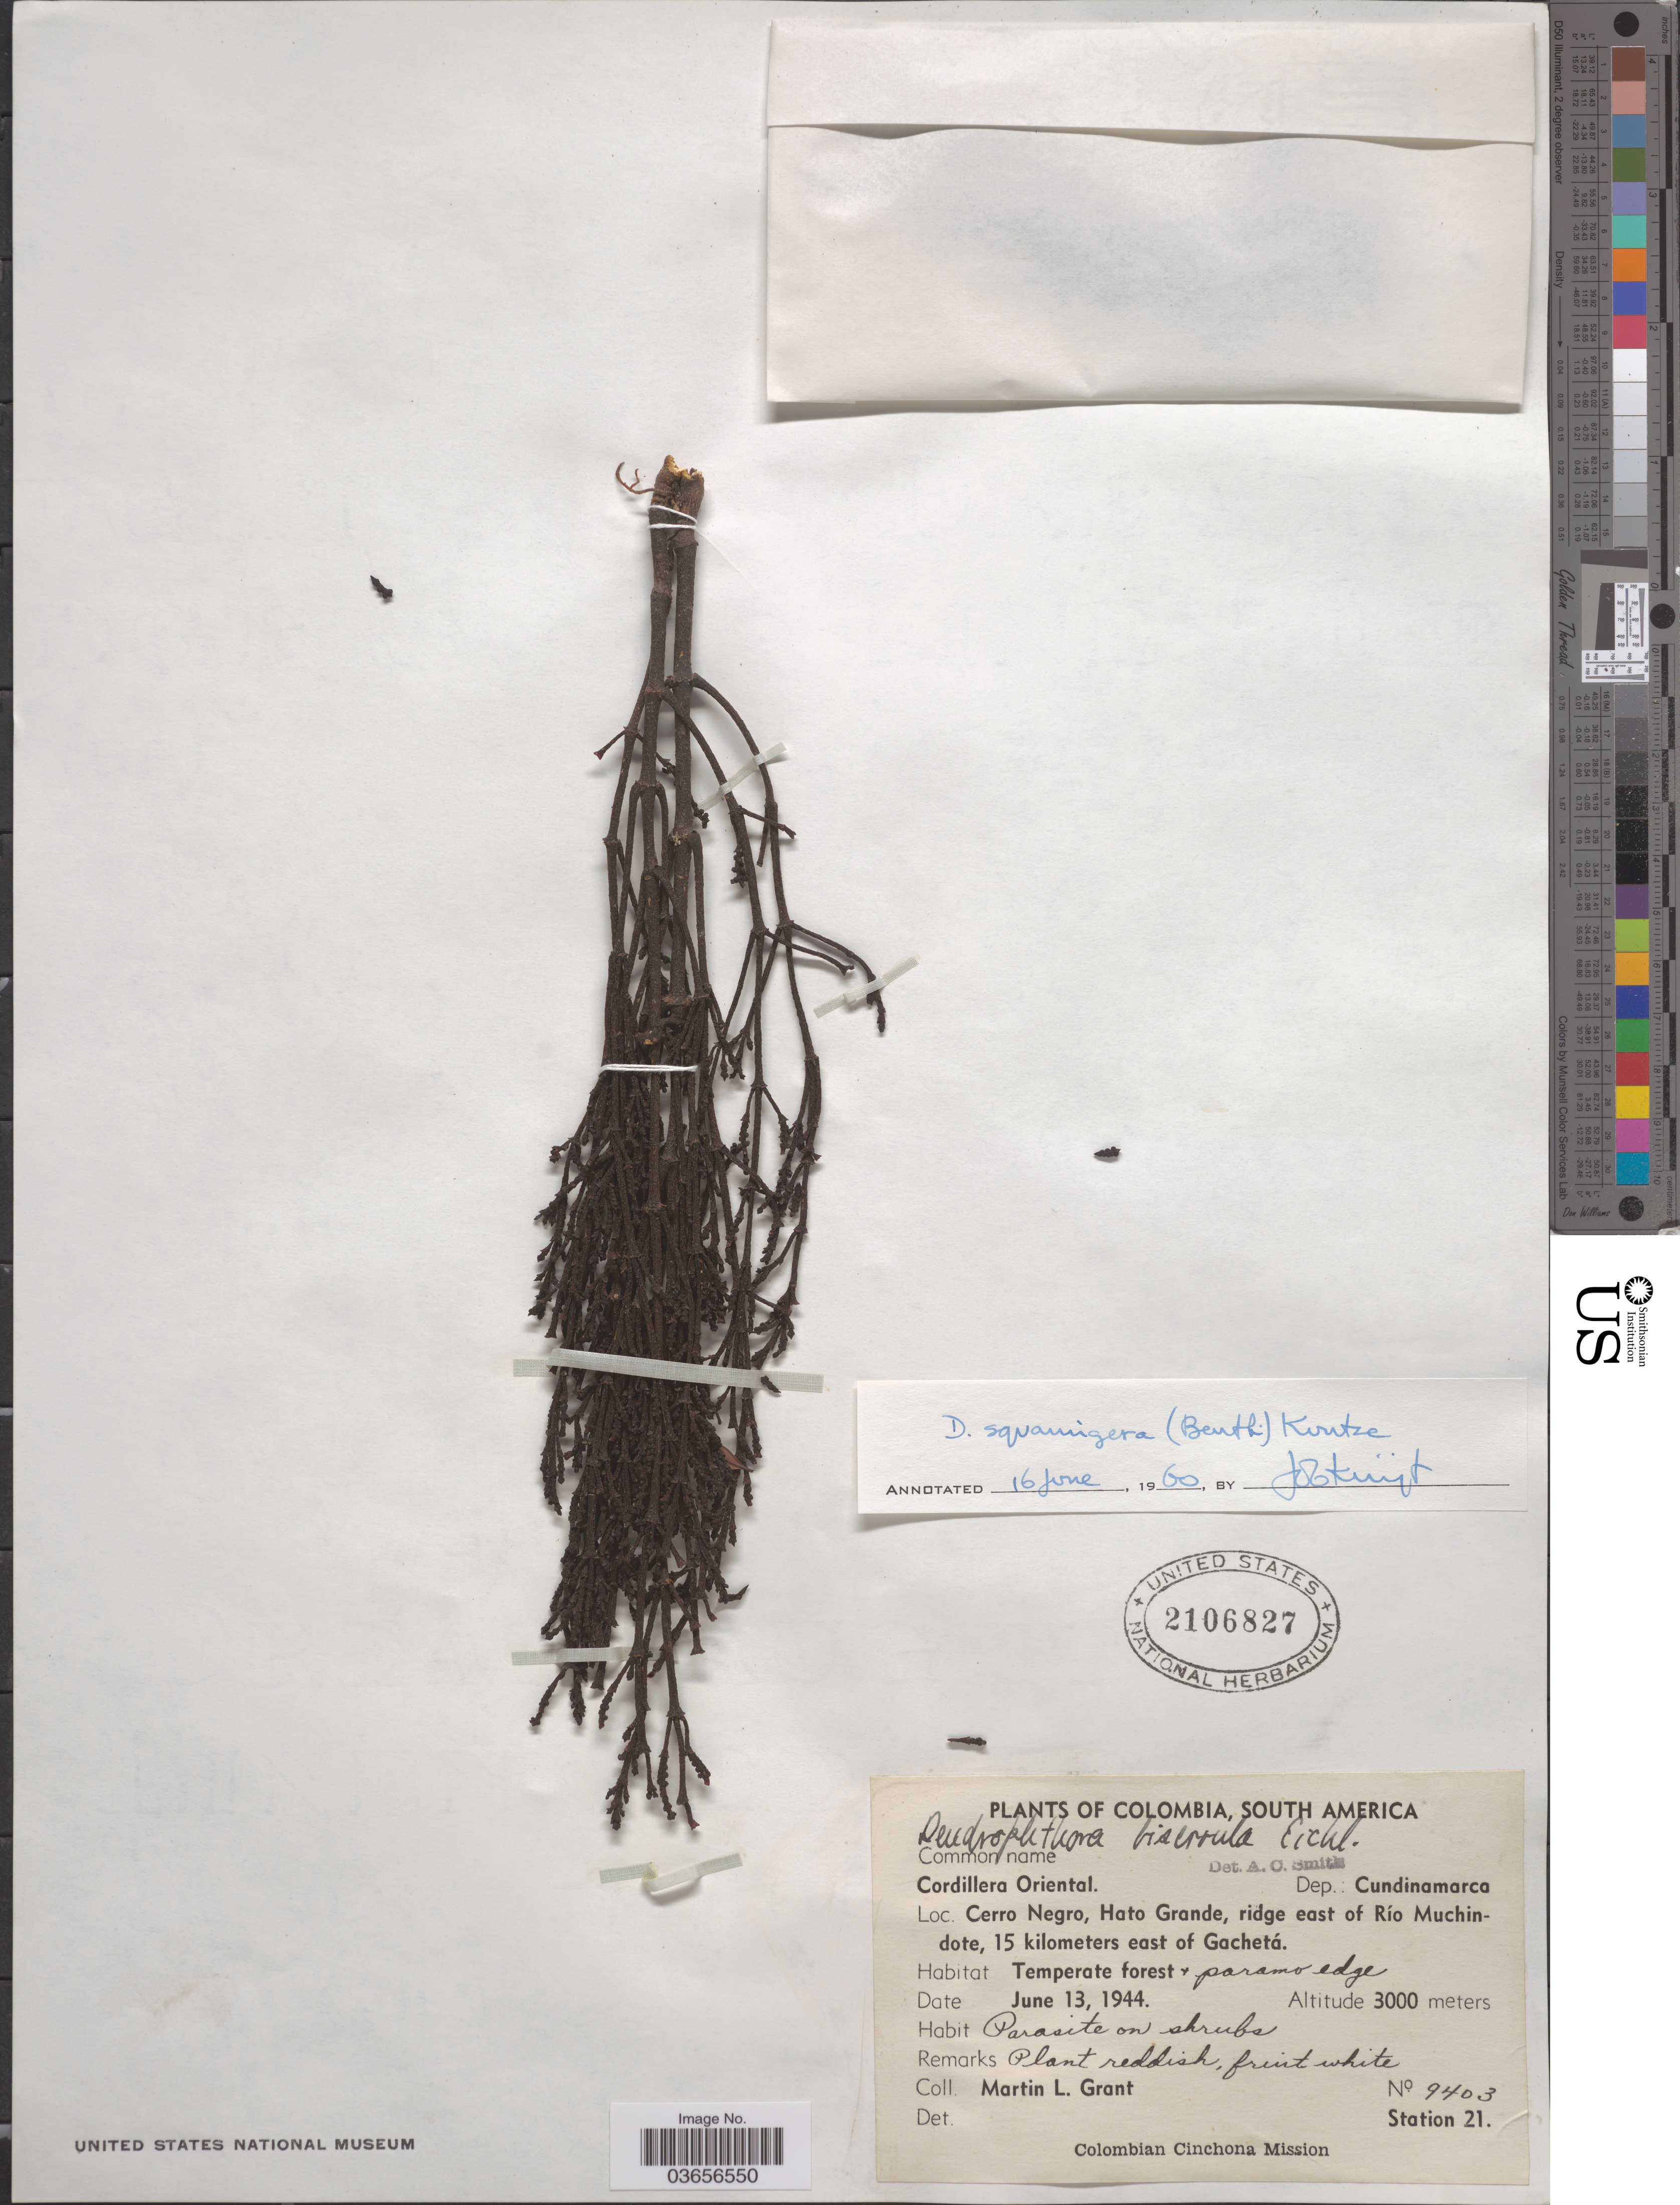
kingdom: Plantae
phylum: Tracheophyta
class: Magnoliopsida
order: Santalales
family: Viscaceae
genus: Dendrophthora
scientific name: Dendrophthora squamigera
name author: (Benth.) Kuntze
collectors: M. L. Grant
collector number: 9403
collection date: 1944-06-13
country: Colombia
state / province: Cundinamarca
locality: Cordillera Oriental. Dep.: Cundinamarca. Cerro Negro, Hato Grande, ridge east of Río Muchindote, 15 kilometers east of Gachetá. Station 21.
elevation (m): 3000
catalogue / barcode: US 2106827